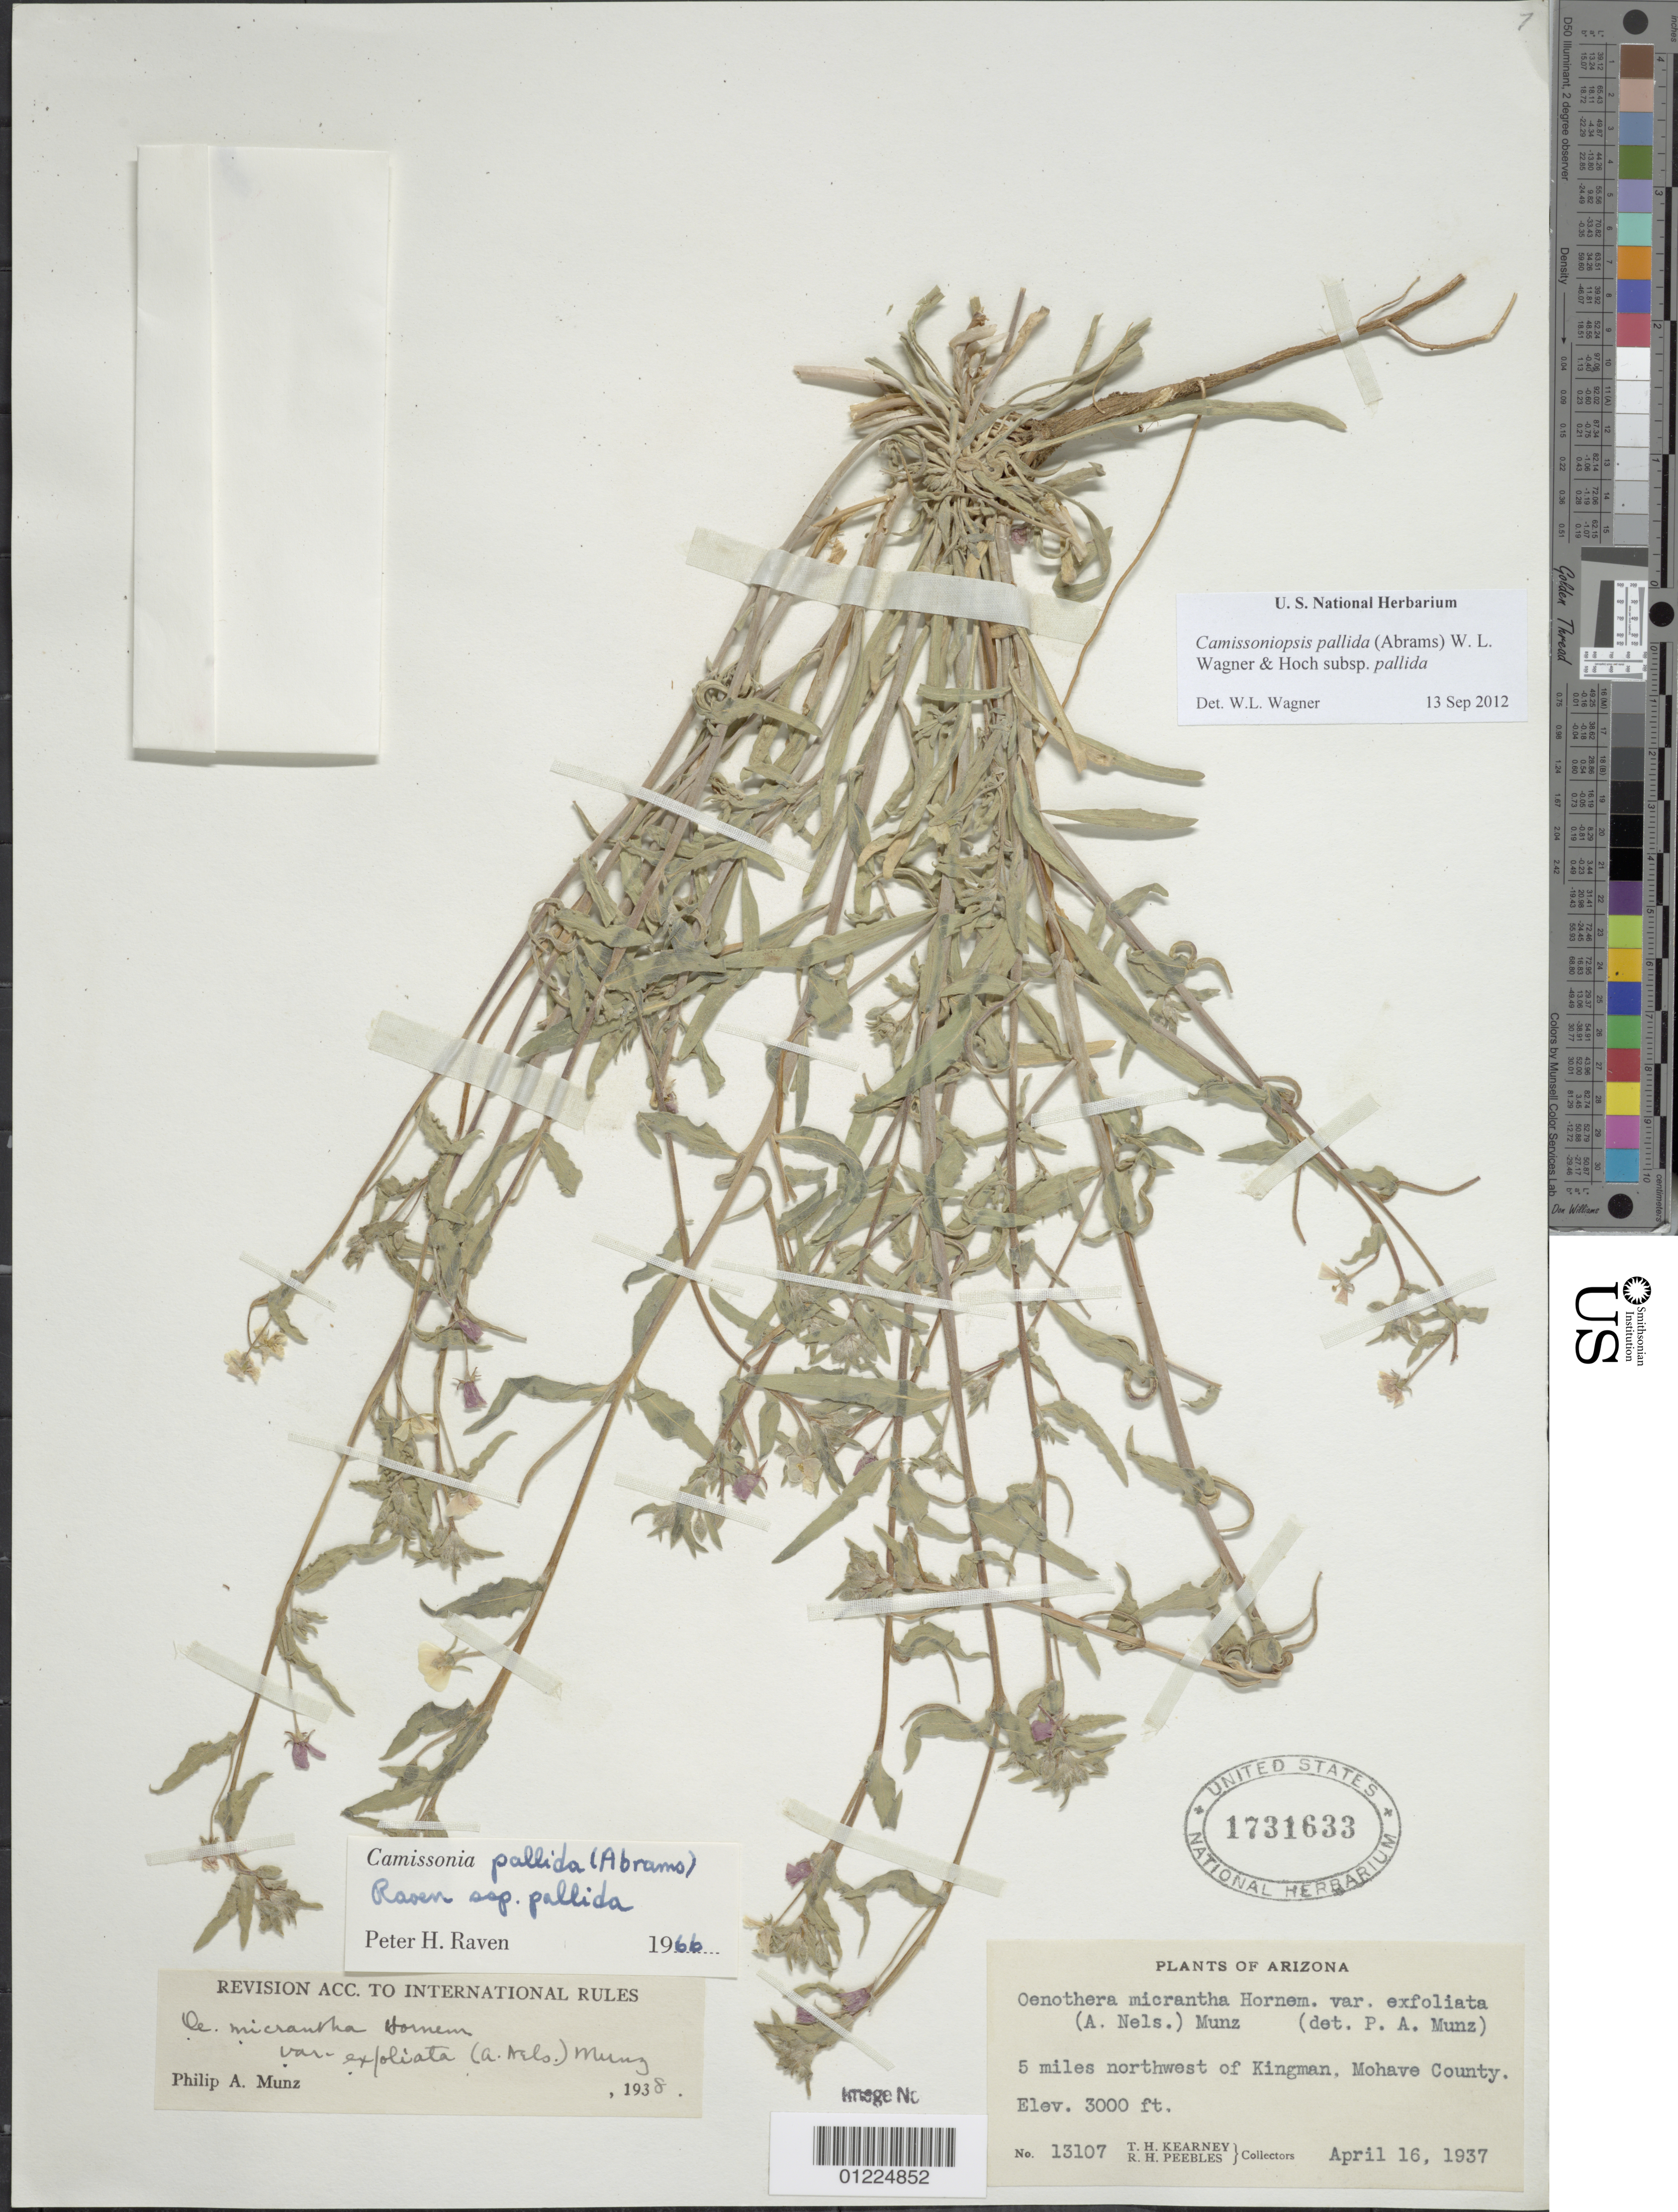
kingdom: Plantae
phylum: Tracheophyta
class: Magnoliopsida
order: Myrtales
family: Onagraceae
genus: Camissoniopsis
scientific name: Camissoniopsis pallida subsp. pallida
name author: (Abrams) W.L. Wagner & Hoch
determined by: Wagner, W. L., (BOT), Smithsonian Institution - National Museum of Natural History (UNITED STATES)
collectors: T. H. Kearney & R. H. Peebles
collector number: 13107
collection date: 1937-04-16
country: United States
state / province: Arizona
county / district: Mohave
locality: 5 miles northwest of Kingman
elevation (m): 914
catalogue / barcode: US 1731633